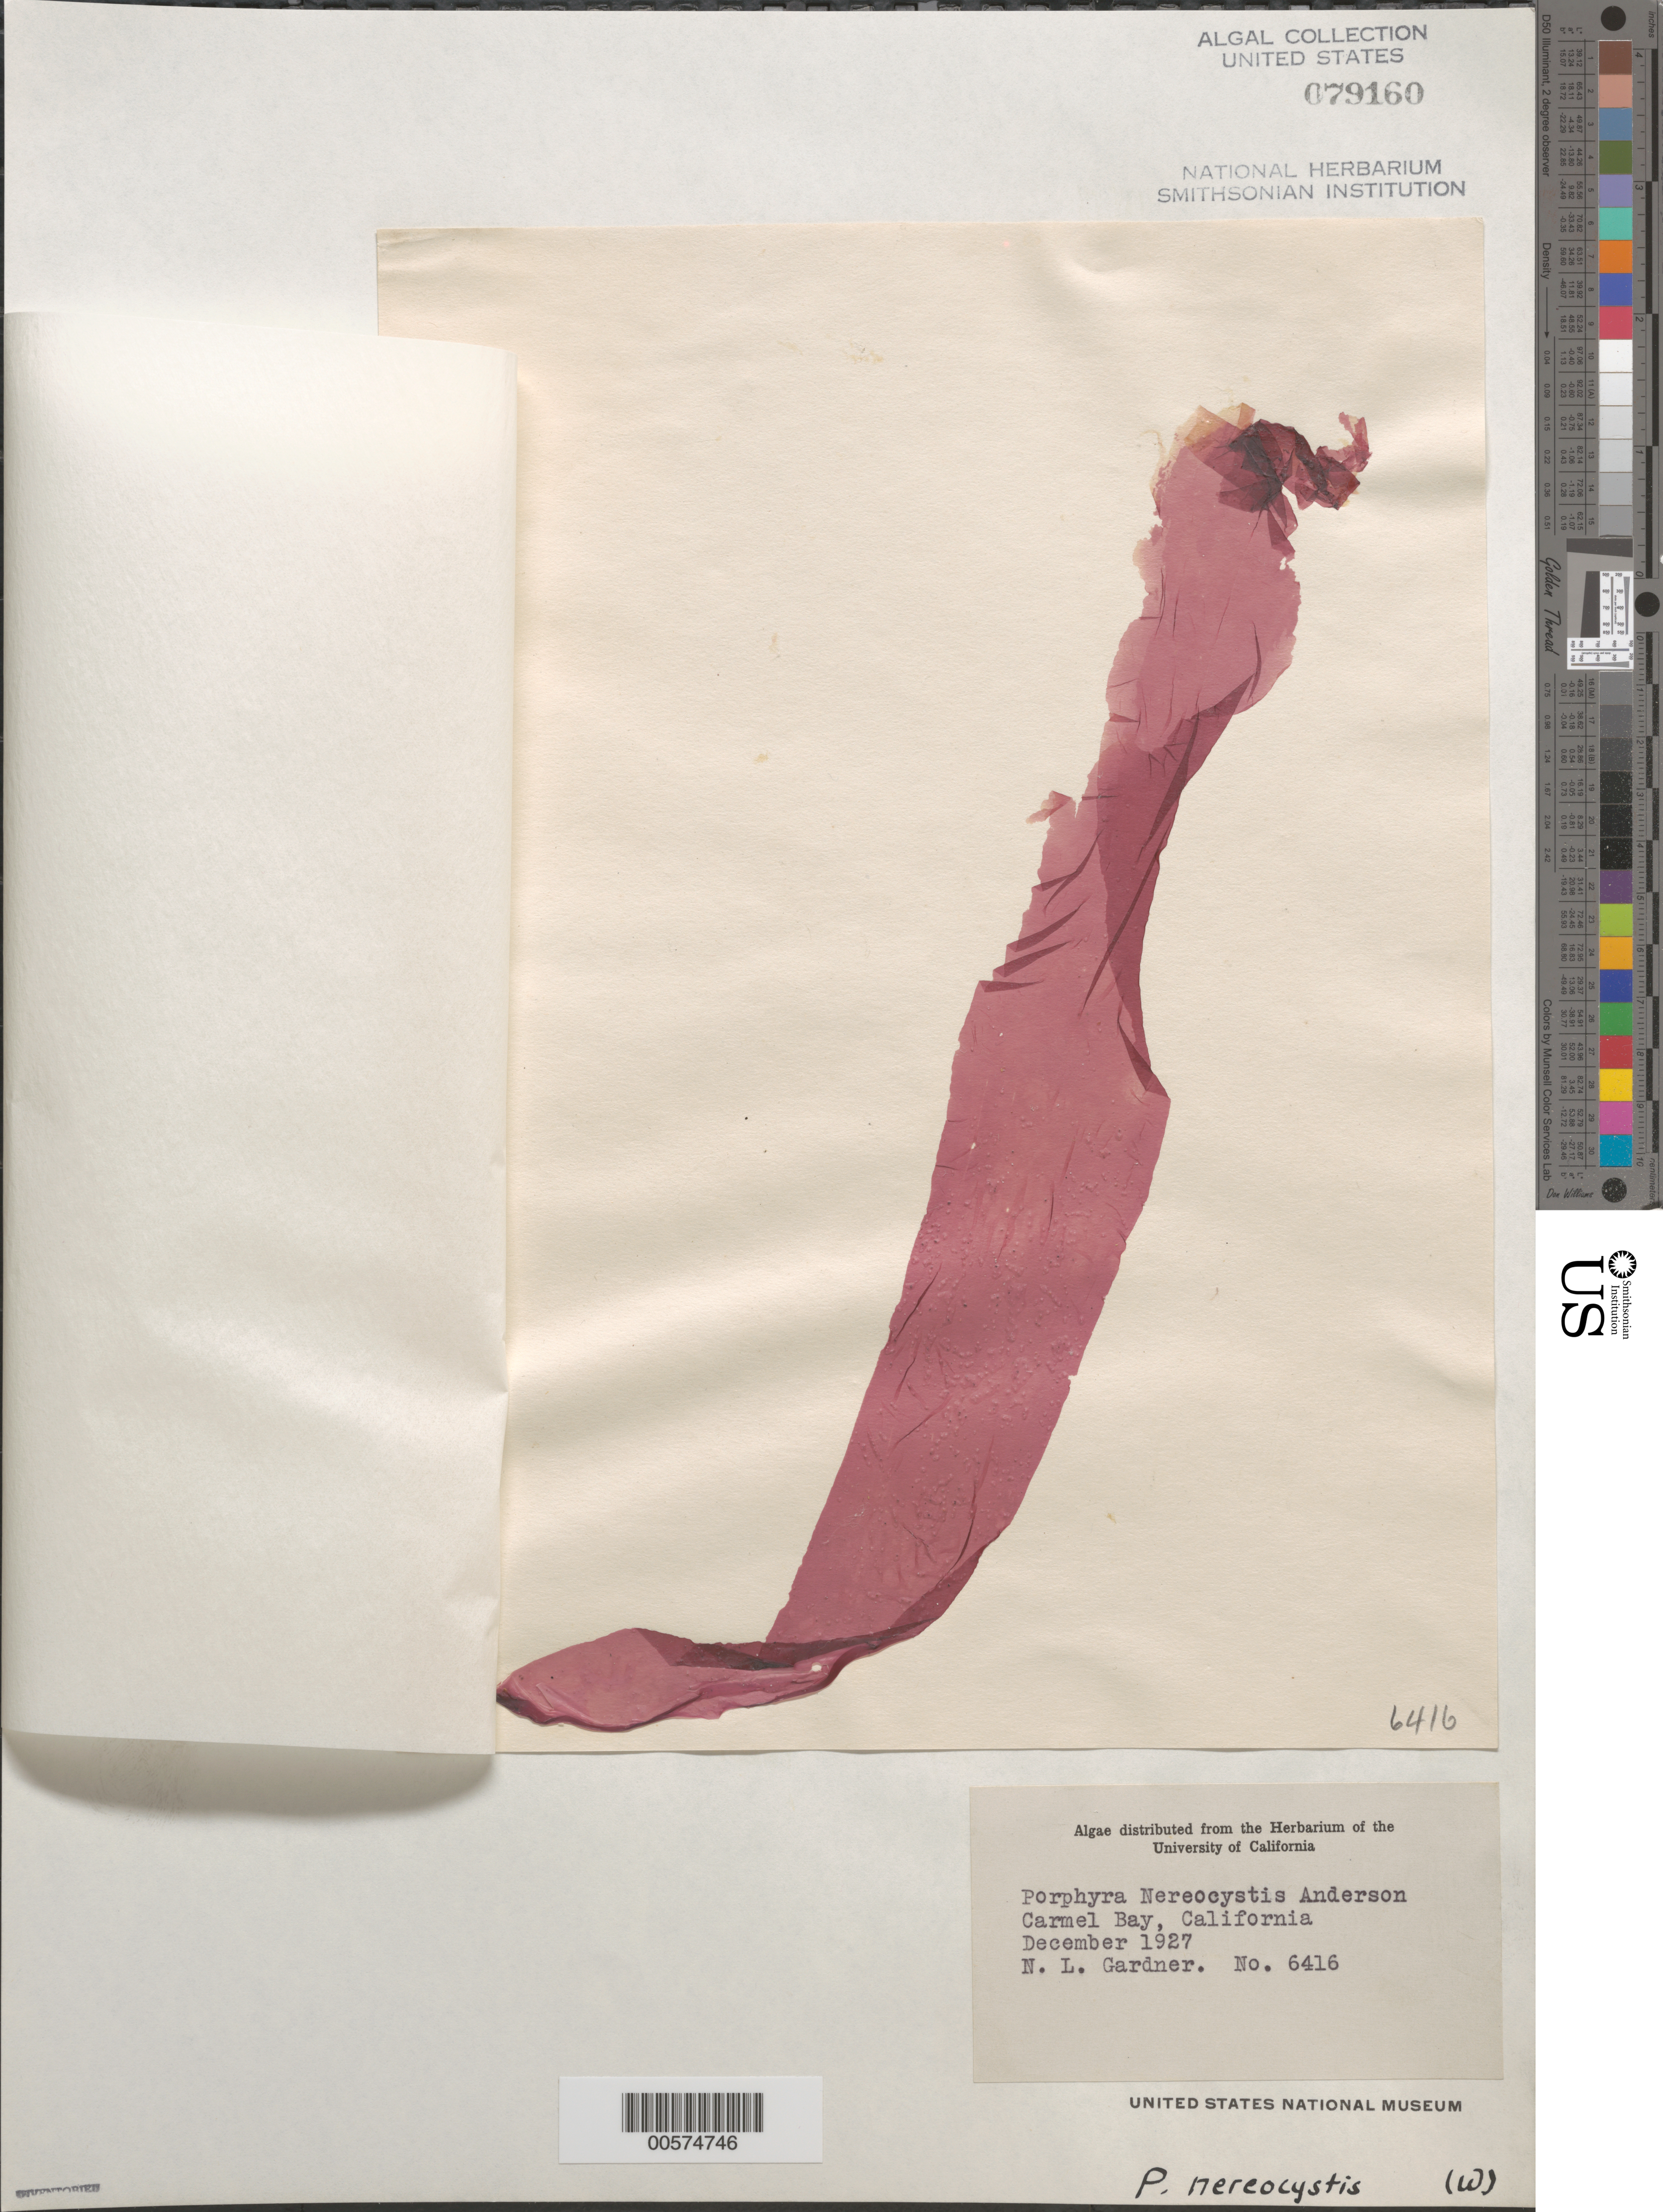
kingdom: Plantae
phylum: Rhodophyta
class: Bangiophyceae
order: Bangiales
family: Bangiaceae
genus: Pyropia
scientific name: Pyropia nereocystis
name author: (C.L. Anderson) S.C. Lindstrom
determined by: Algae name updating Project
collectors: N. Gardner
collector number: NLG 6416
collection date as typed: Dec 1927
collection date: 1927-12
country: United States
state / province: California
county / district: Monterey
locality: Carmel Bay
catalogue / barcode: US 79160